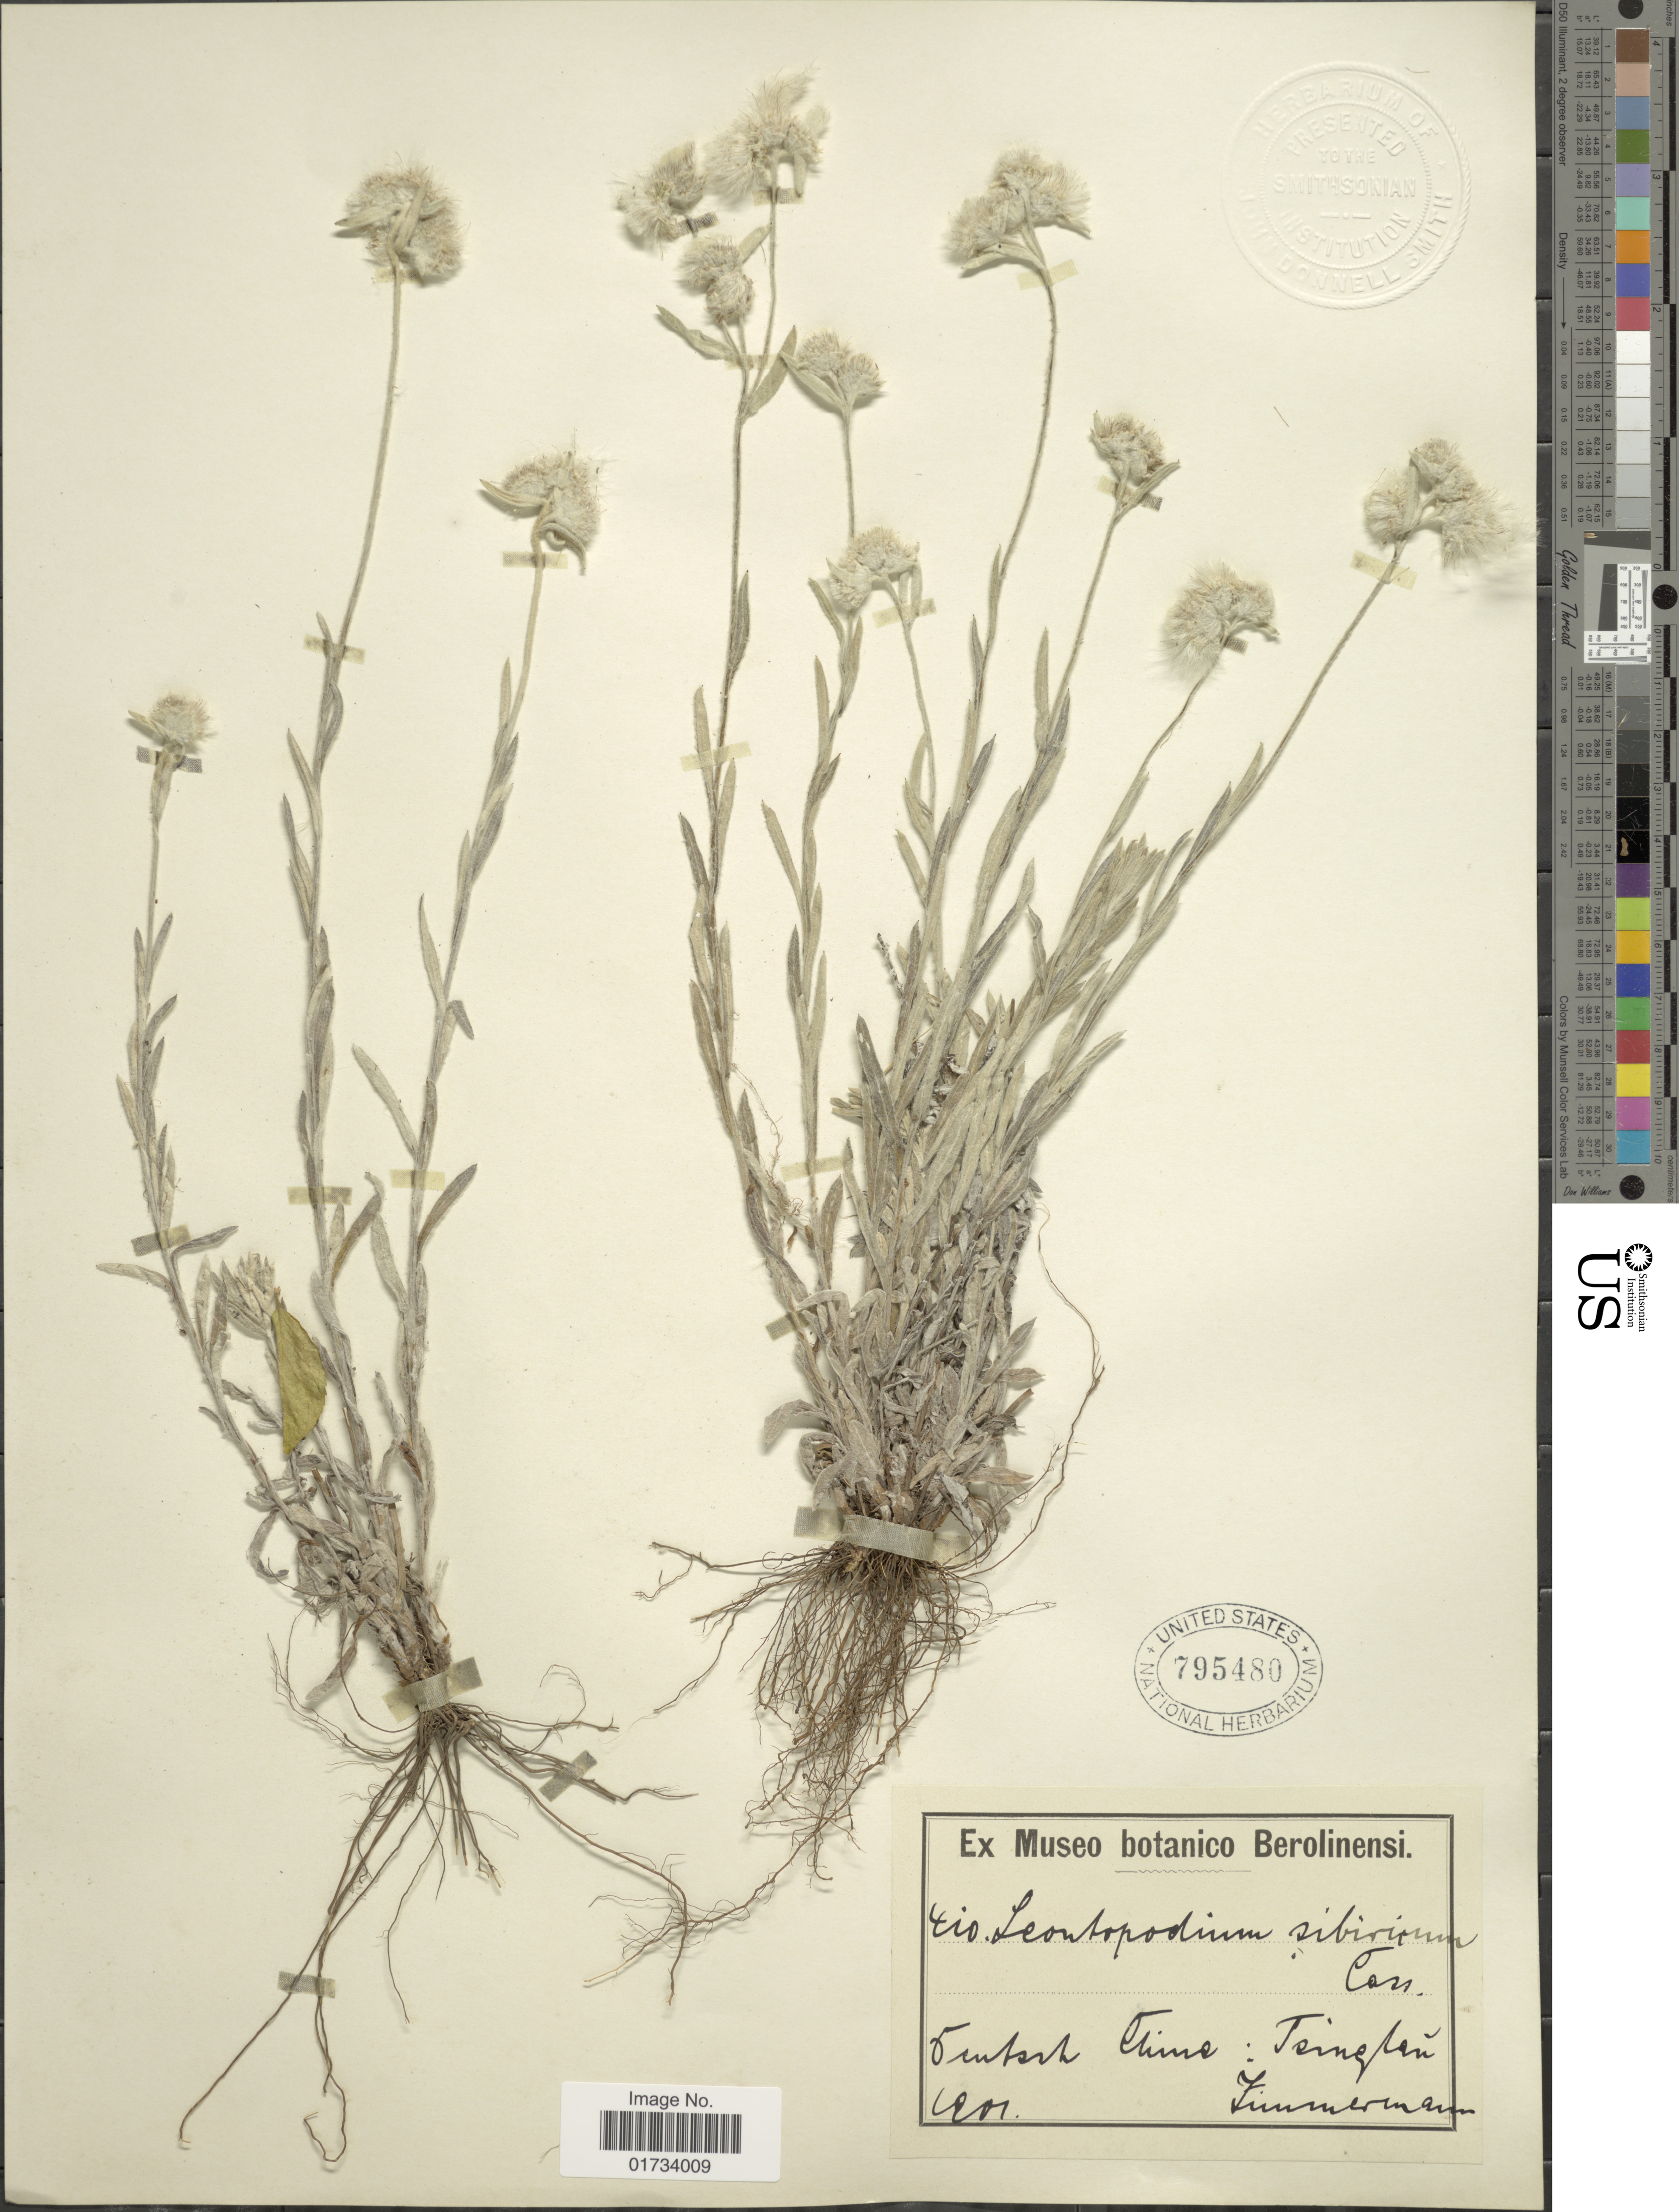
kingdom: Plantae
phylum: Tracheophyta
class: Magnoliopsida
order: Asterales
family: Asteraceae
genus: Leontopodium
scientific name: Leontopodium sibricum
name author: Cass.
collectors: -- Zimmerman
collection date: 1901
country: China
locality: Tintash: Tsintan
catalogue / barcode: US 795480